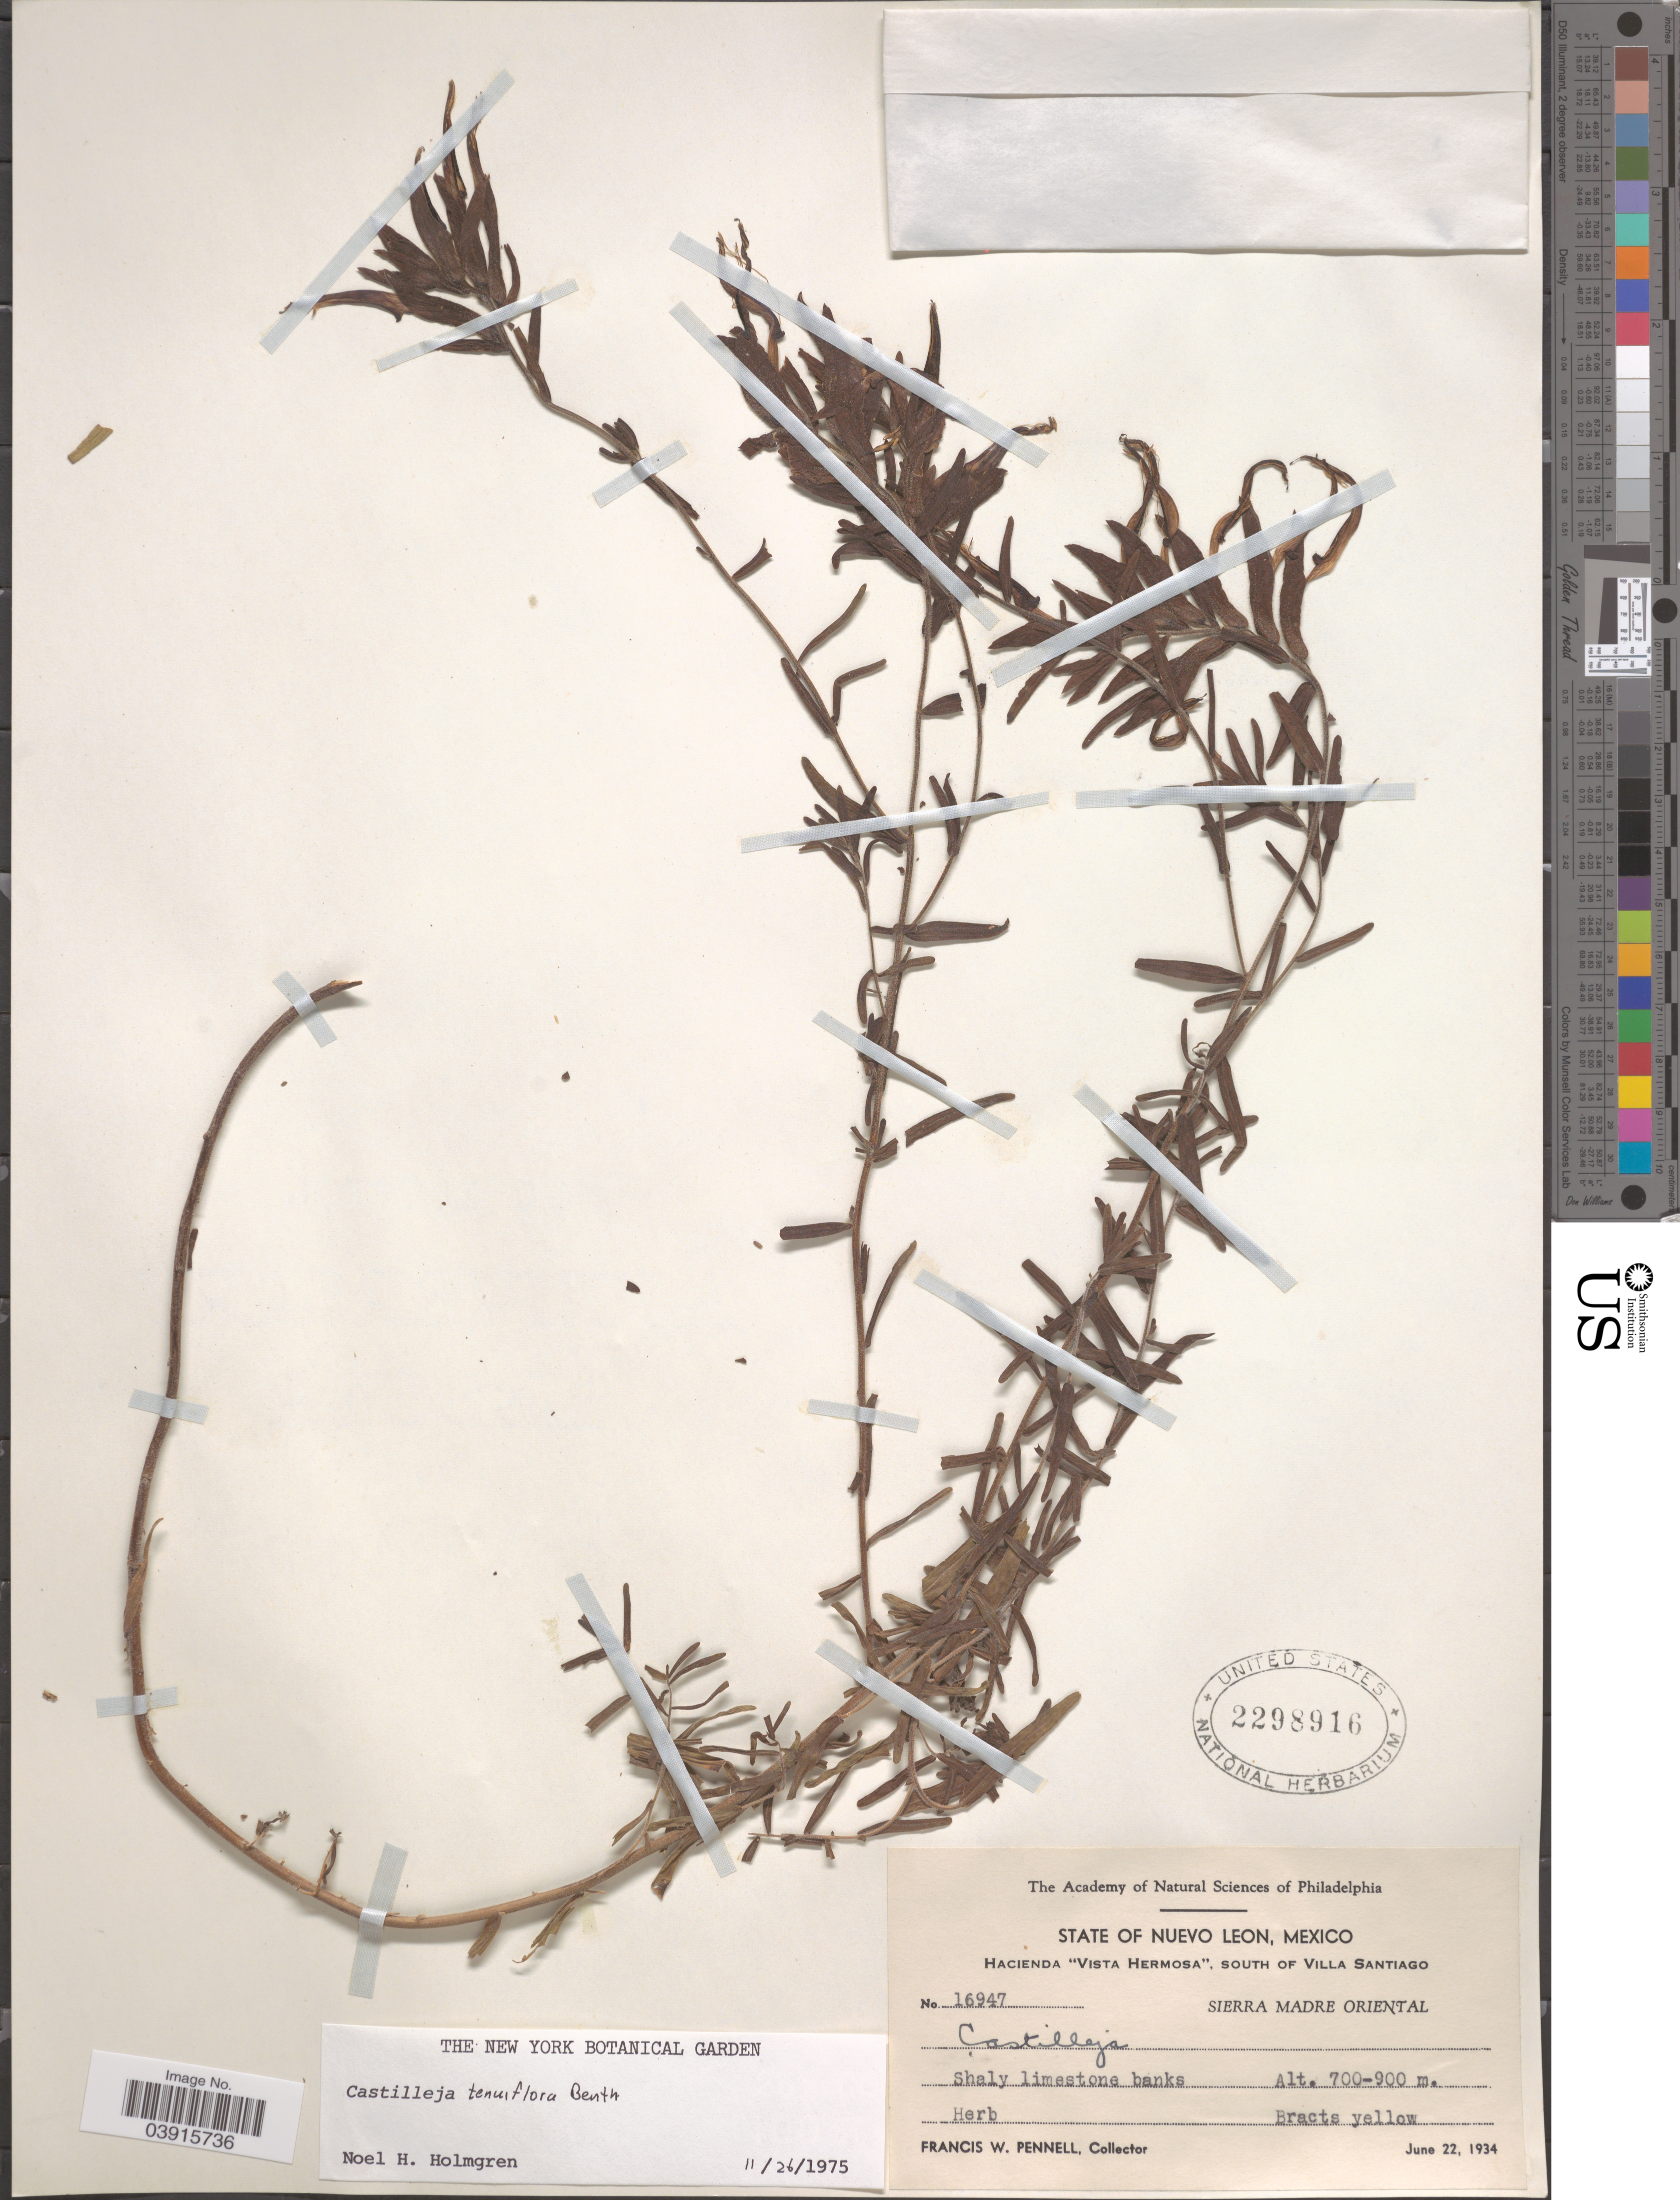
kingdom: Plantae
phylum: Tracheophyta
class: Magnoliopsida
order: Lamiales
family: Orobanchaceae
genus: Castilleja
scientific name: Castilleja tenuiflora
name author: Benth.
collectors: F. W. Pennell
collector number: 16947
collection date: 1934-06-22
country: Mexico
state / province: Nuevo León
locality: Hacienda "Vista Hermosa", South of Villa Santiago. Sierra Madre Oriental.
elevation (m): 700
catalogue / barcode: US 2298916